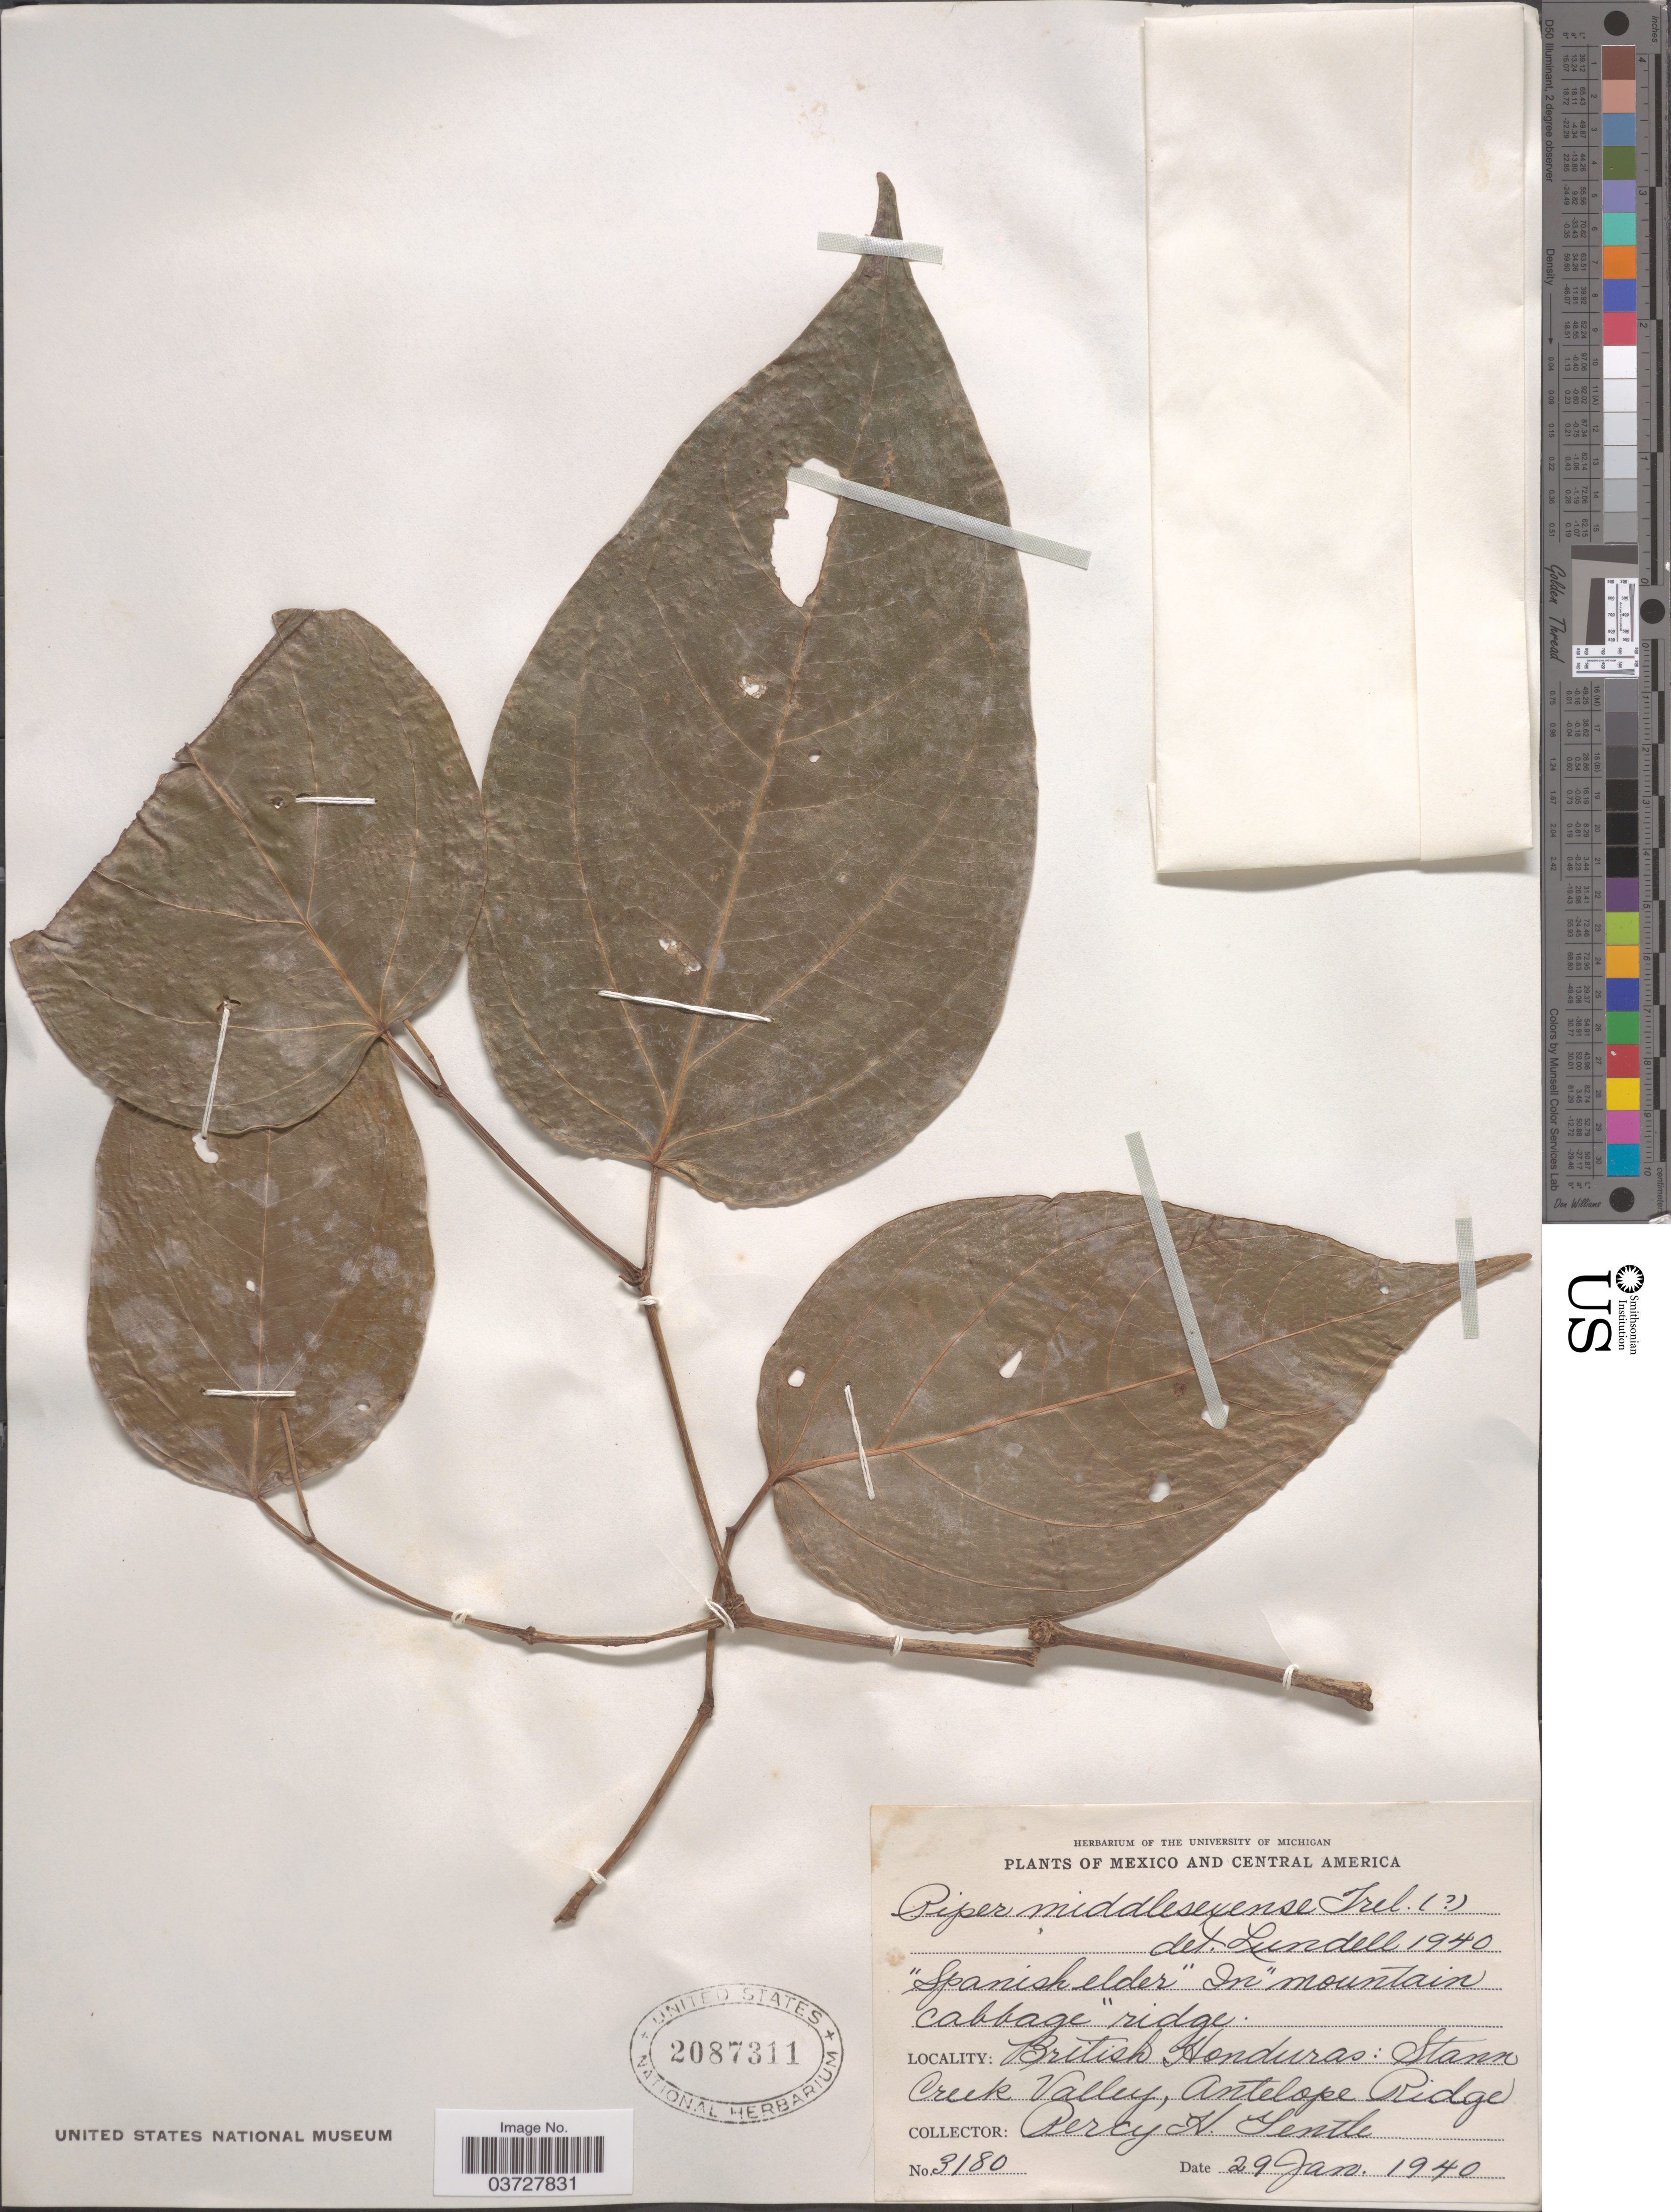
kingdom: Plantae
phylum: Tracheophyta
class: Magnoliopsida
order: Piperales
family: Piperaceae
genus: Piper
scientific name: Piper scabrum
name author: Sw.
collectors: P. H. Gentle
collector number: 3180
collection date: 1940-01-29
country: Belize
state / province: Stann Creek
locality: British Honduras: Stann Creek Valley, Antelope Ridge.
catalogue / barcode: US 2087311